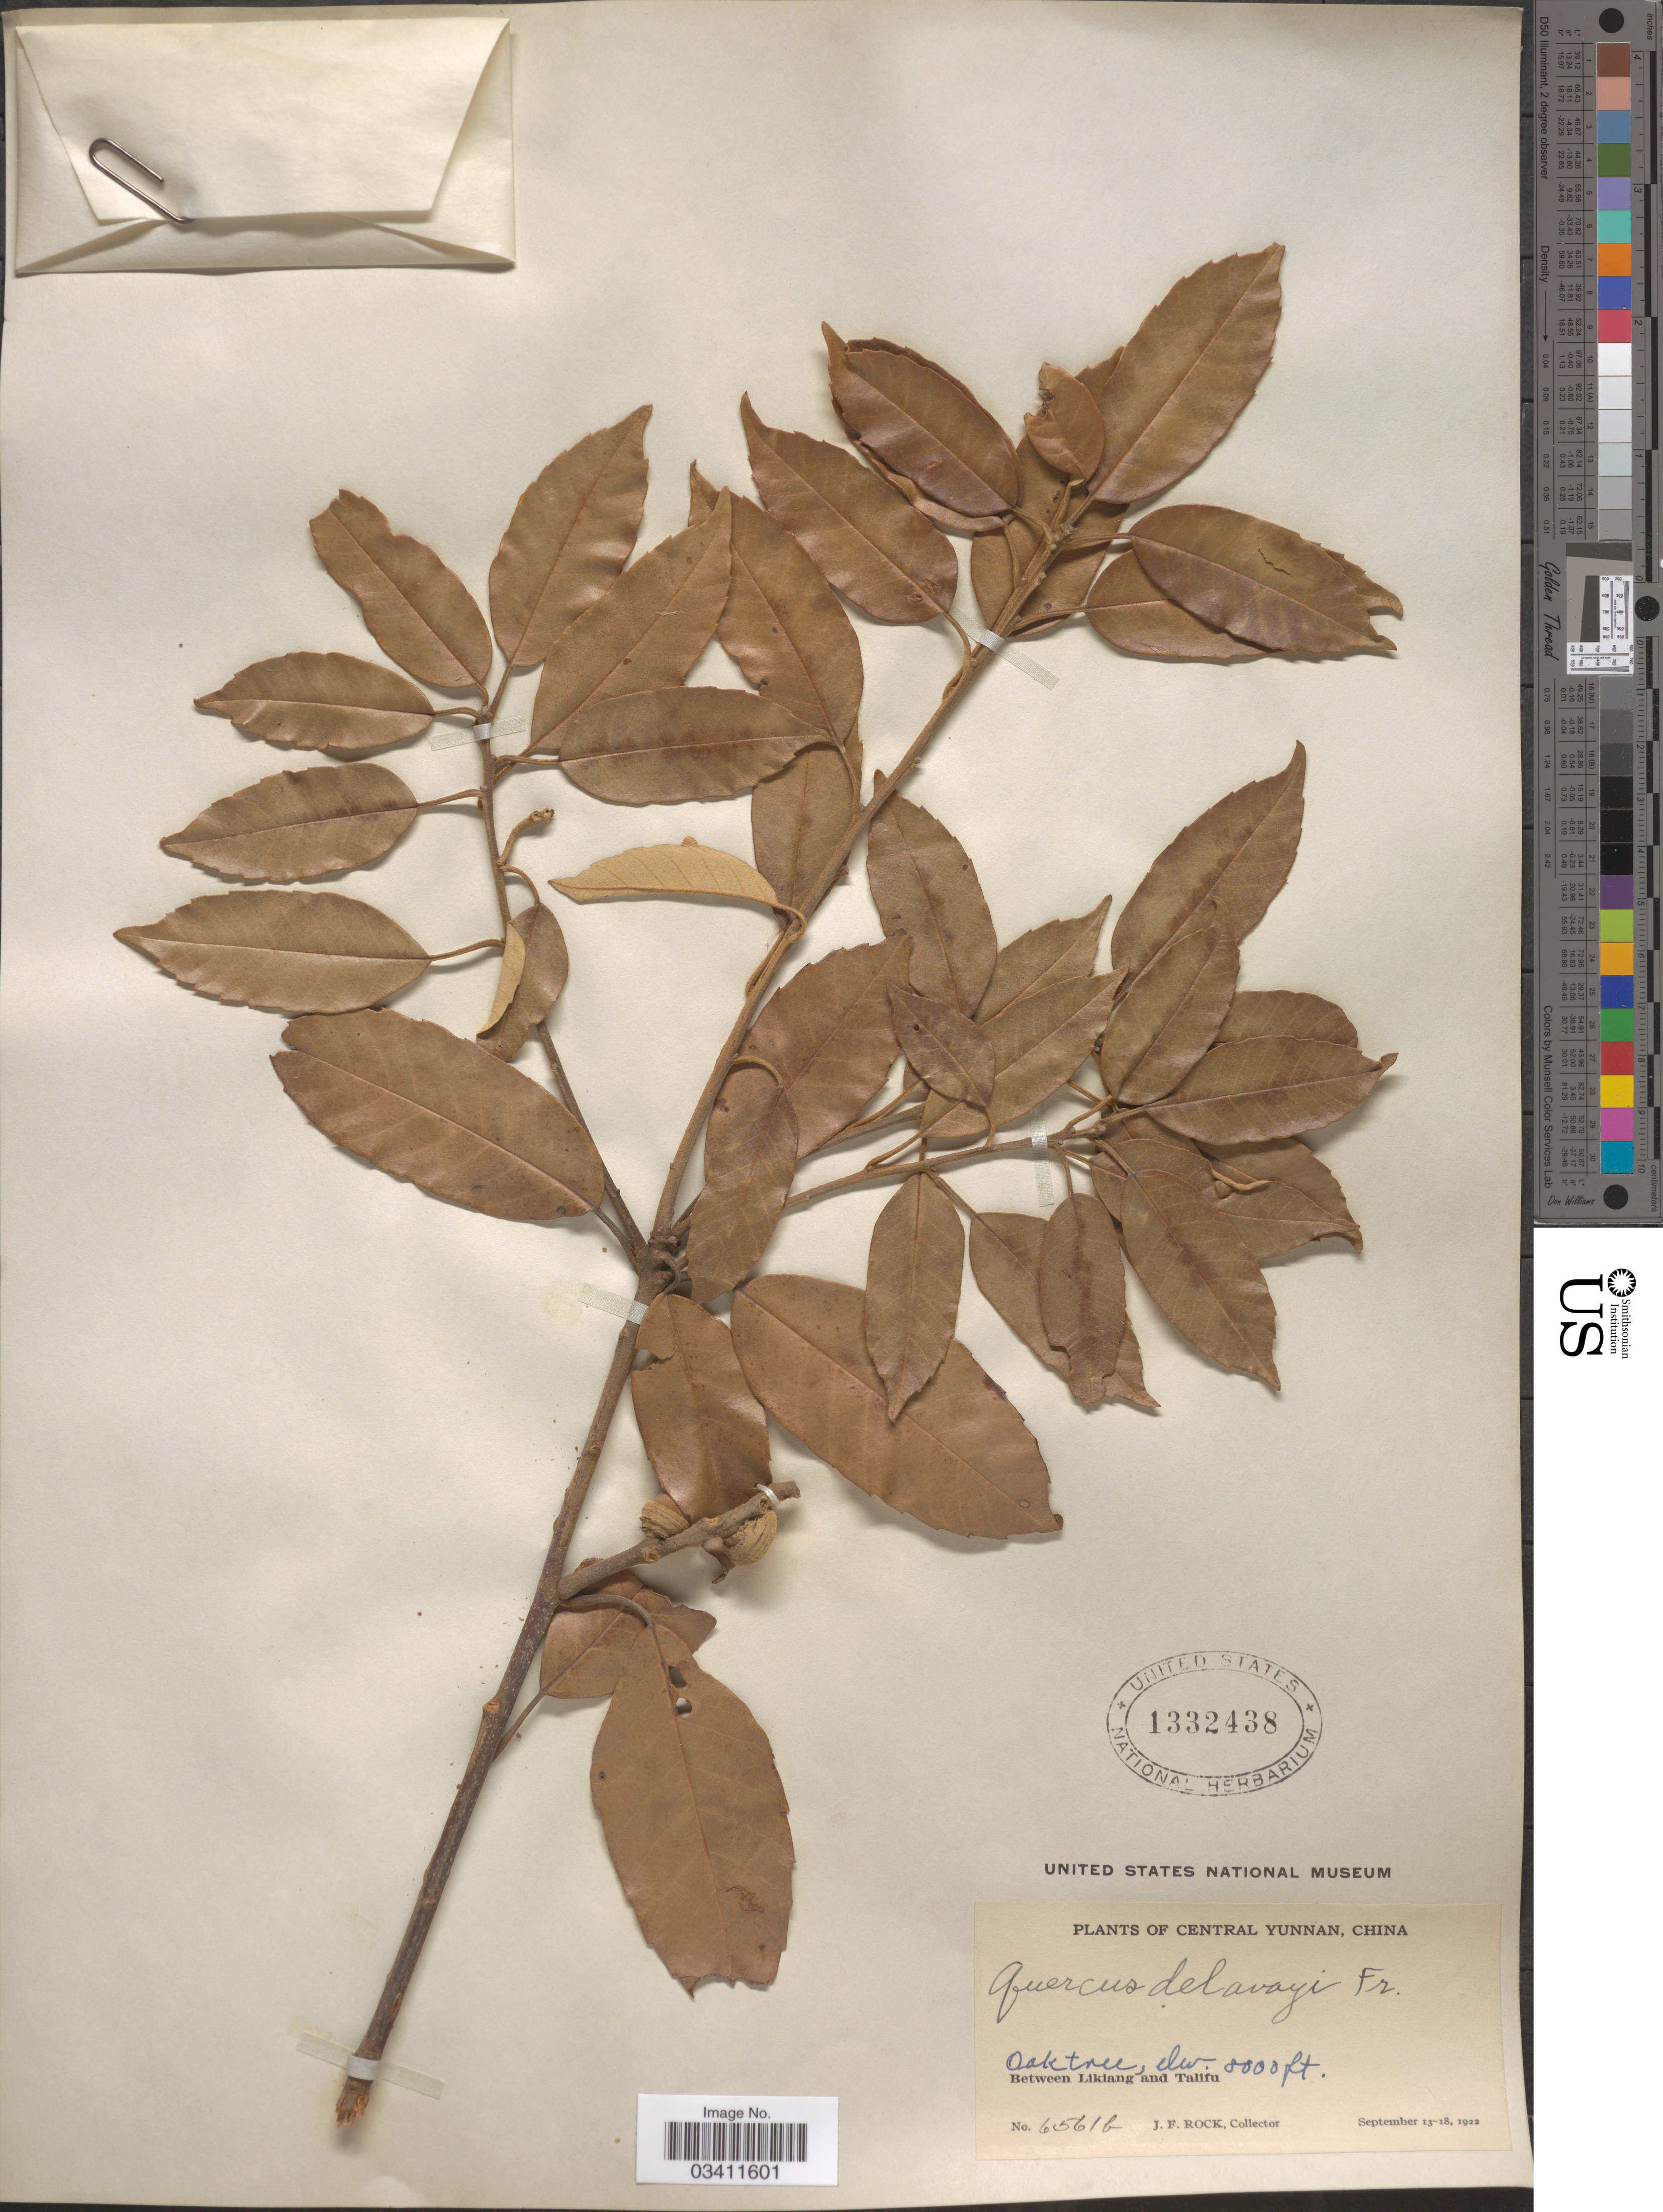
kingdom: Plantae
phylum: Tracheophyta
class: Magnoliopsida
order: Fagales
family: Fagaceae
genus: Quercus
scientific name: Quercus delavayi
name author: Franch.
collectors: J. Rock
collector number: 6561b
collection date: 1922-09-13/1922-09-18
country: China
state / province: Yunnan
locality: Central Yunnan. Between Likiang and Talifu.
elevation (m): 2438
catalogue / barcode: US 1332438